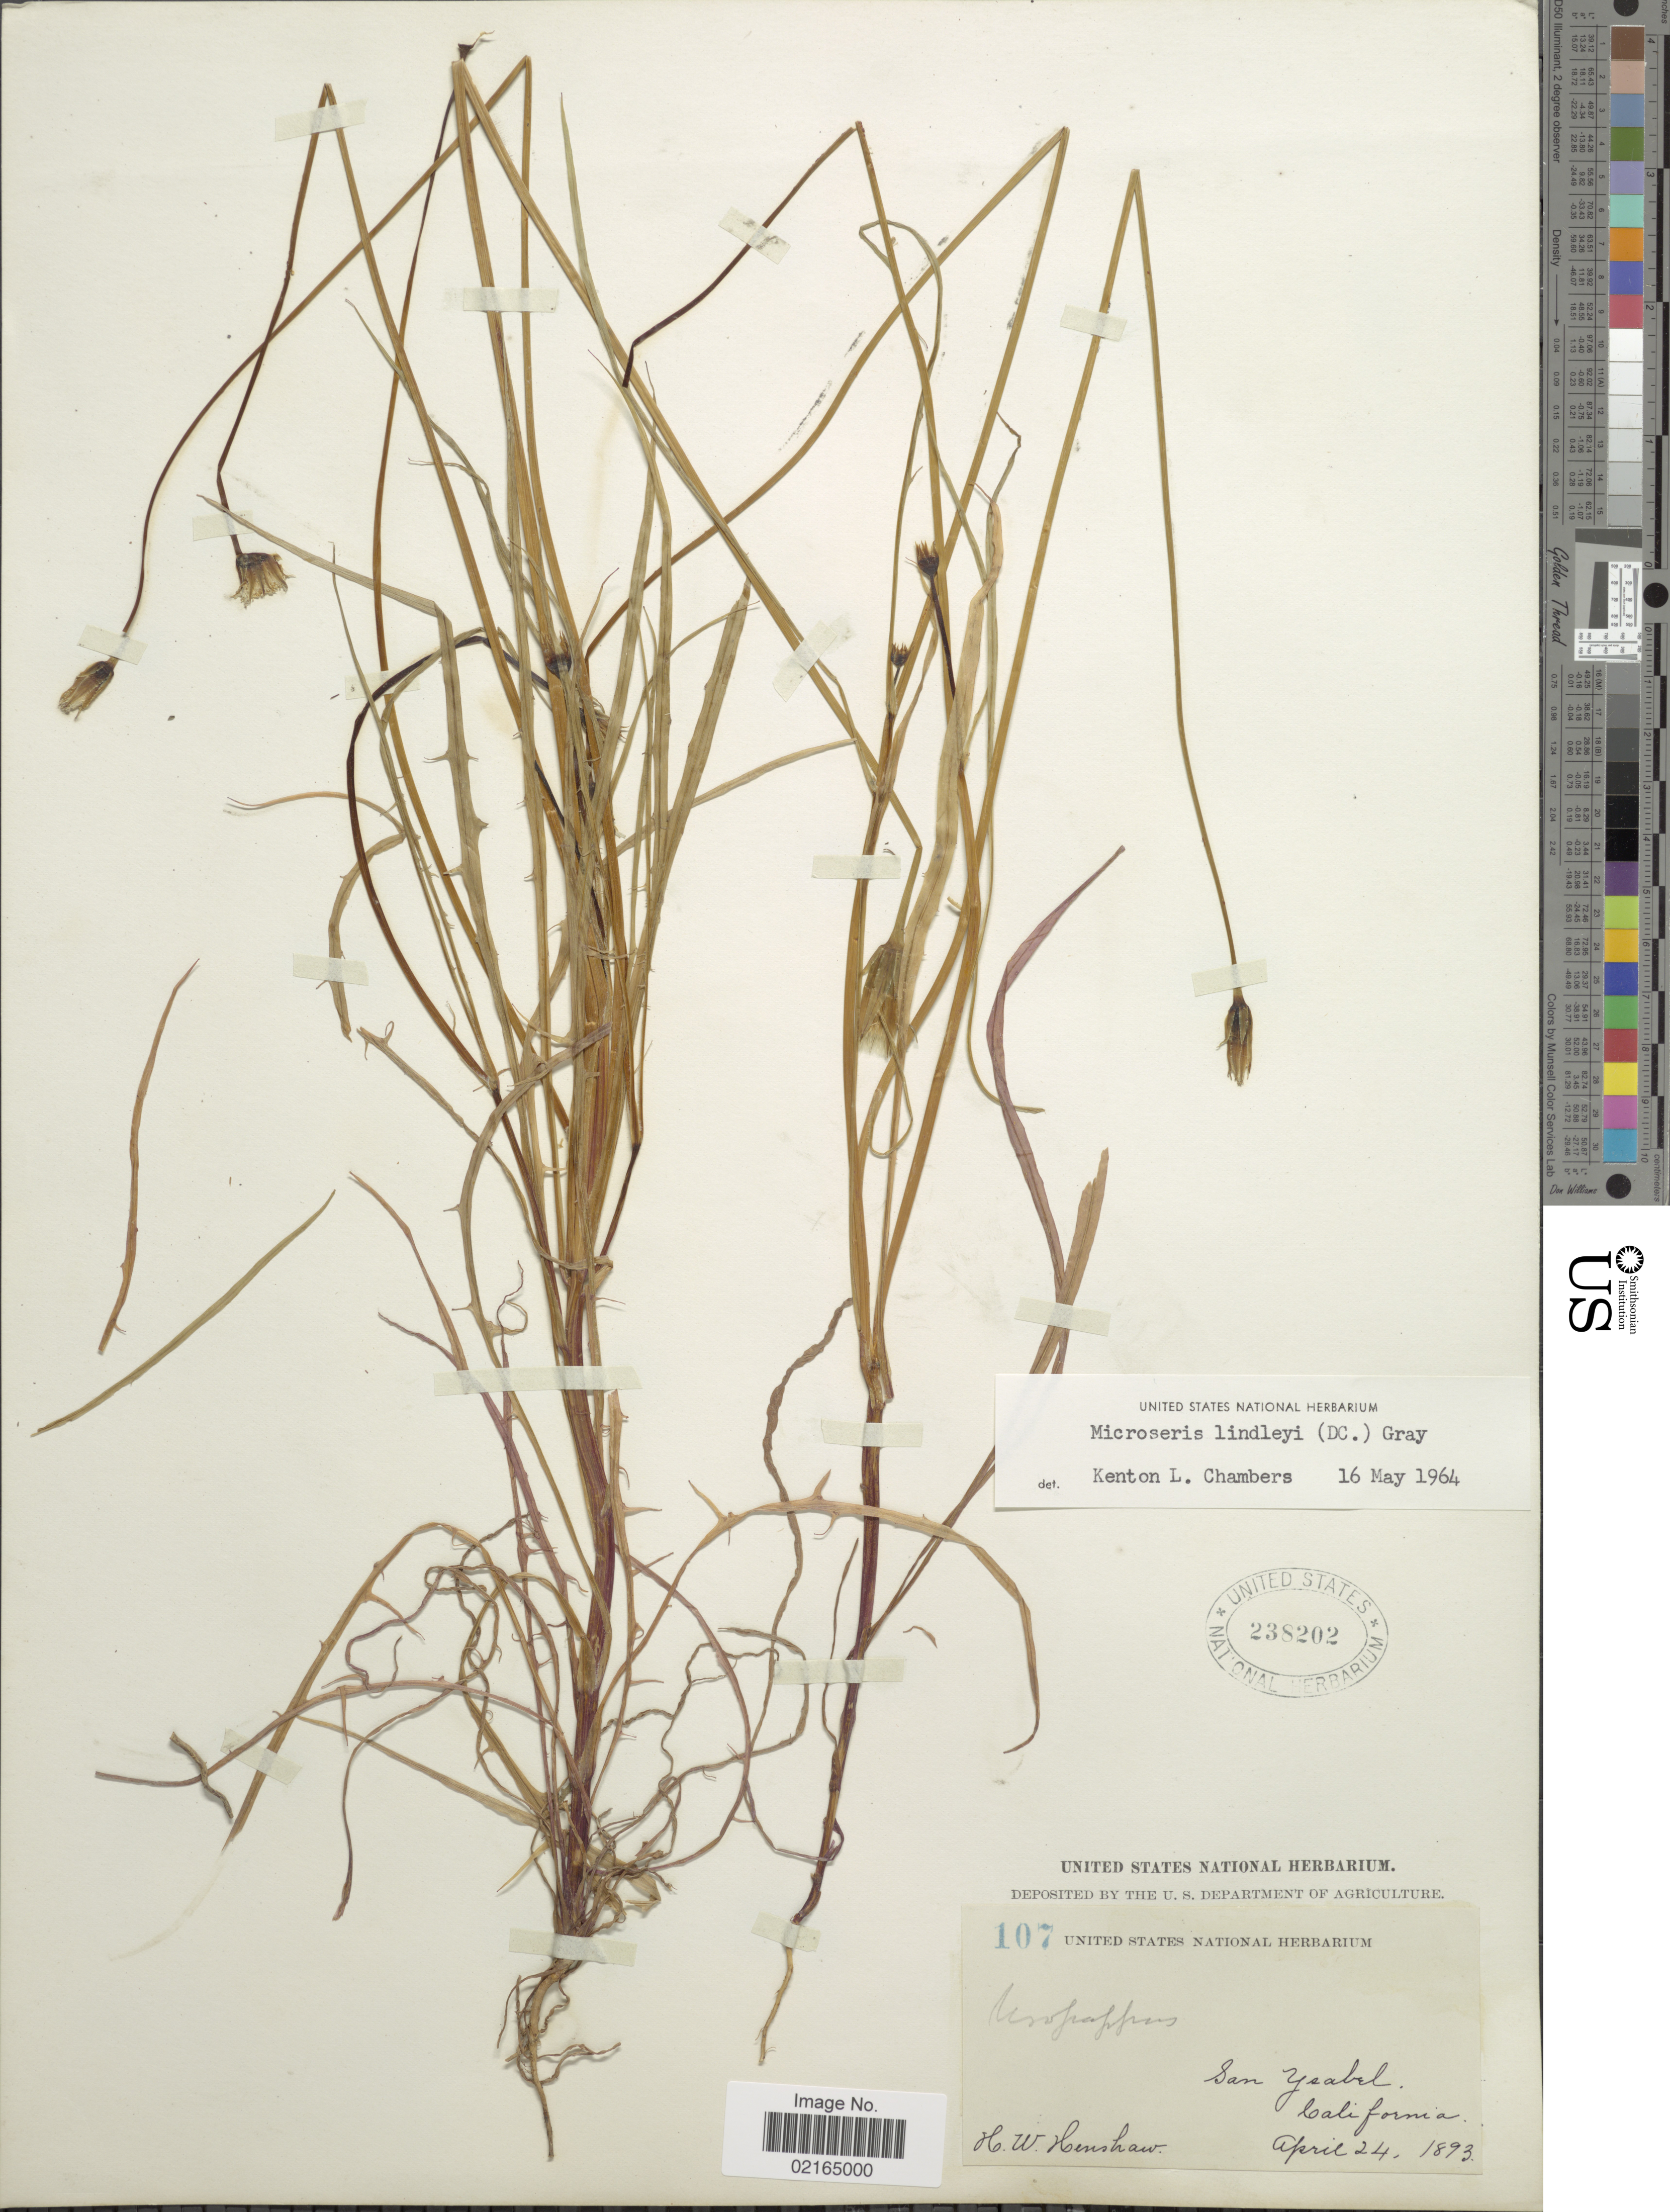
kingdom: Plantae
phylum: Tracheophyta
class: Magnoliopsida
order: Asterales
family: Asteraceae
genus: Uropappus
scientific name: Uropappus lindleyi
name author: (DC.) Nutt.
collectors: H. Henshaw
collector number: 107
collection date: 1893-04-24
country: United States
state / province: California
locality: San Yzabal.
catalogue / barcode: US 238202